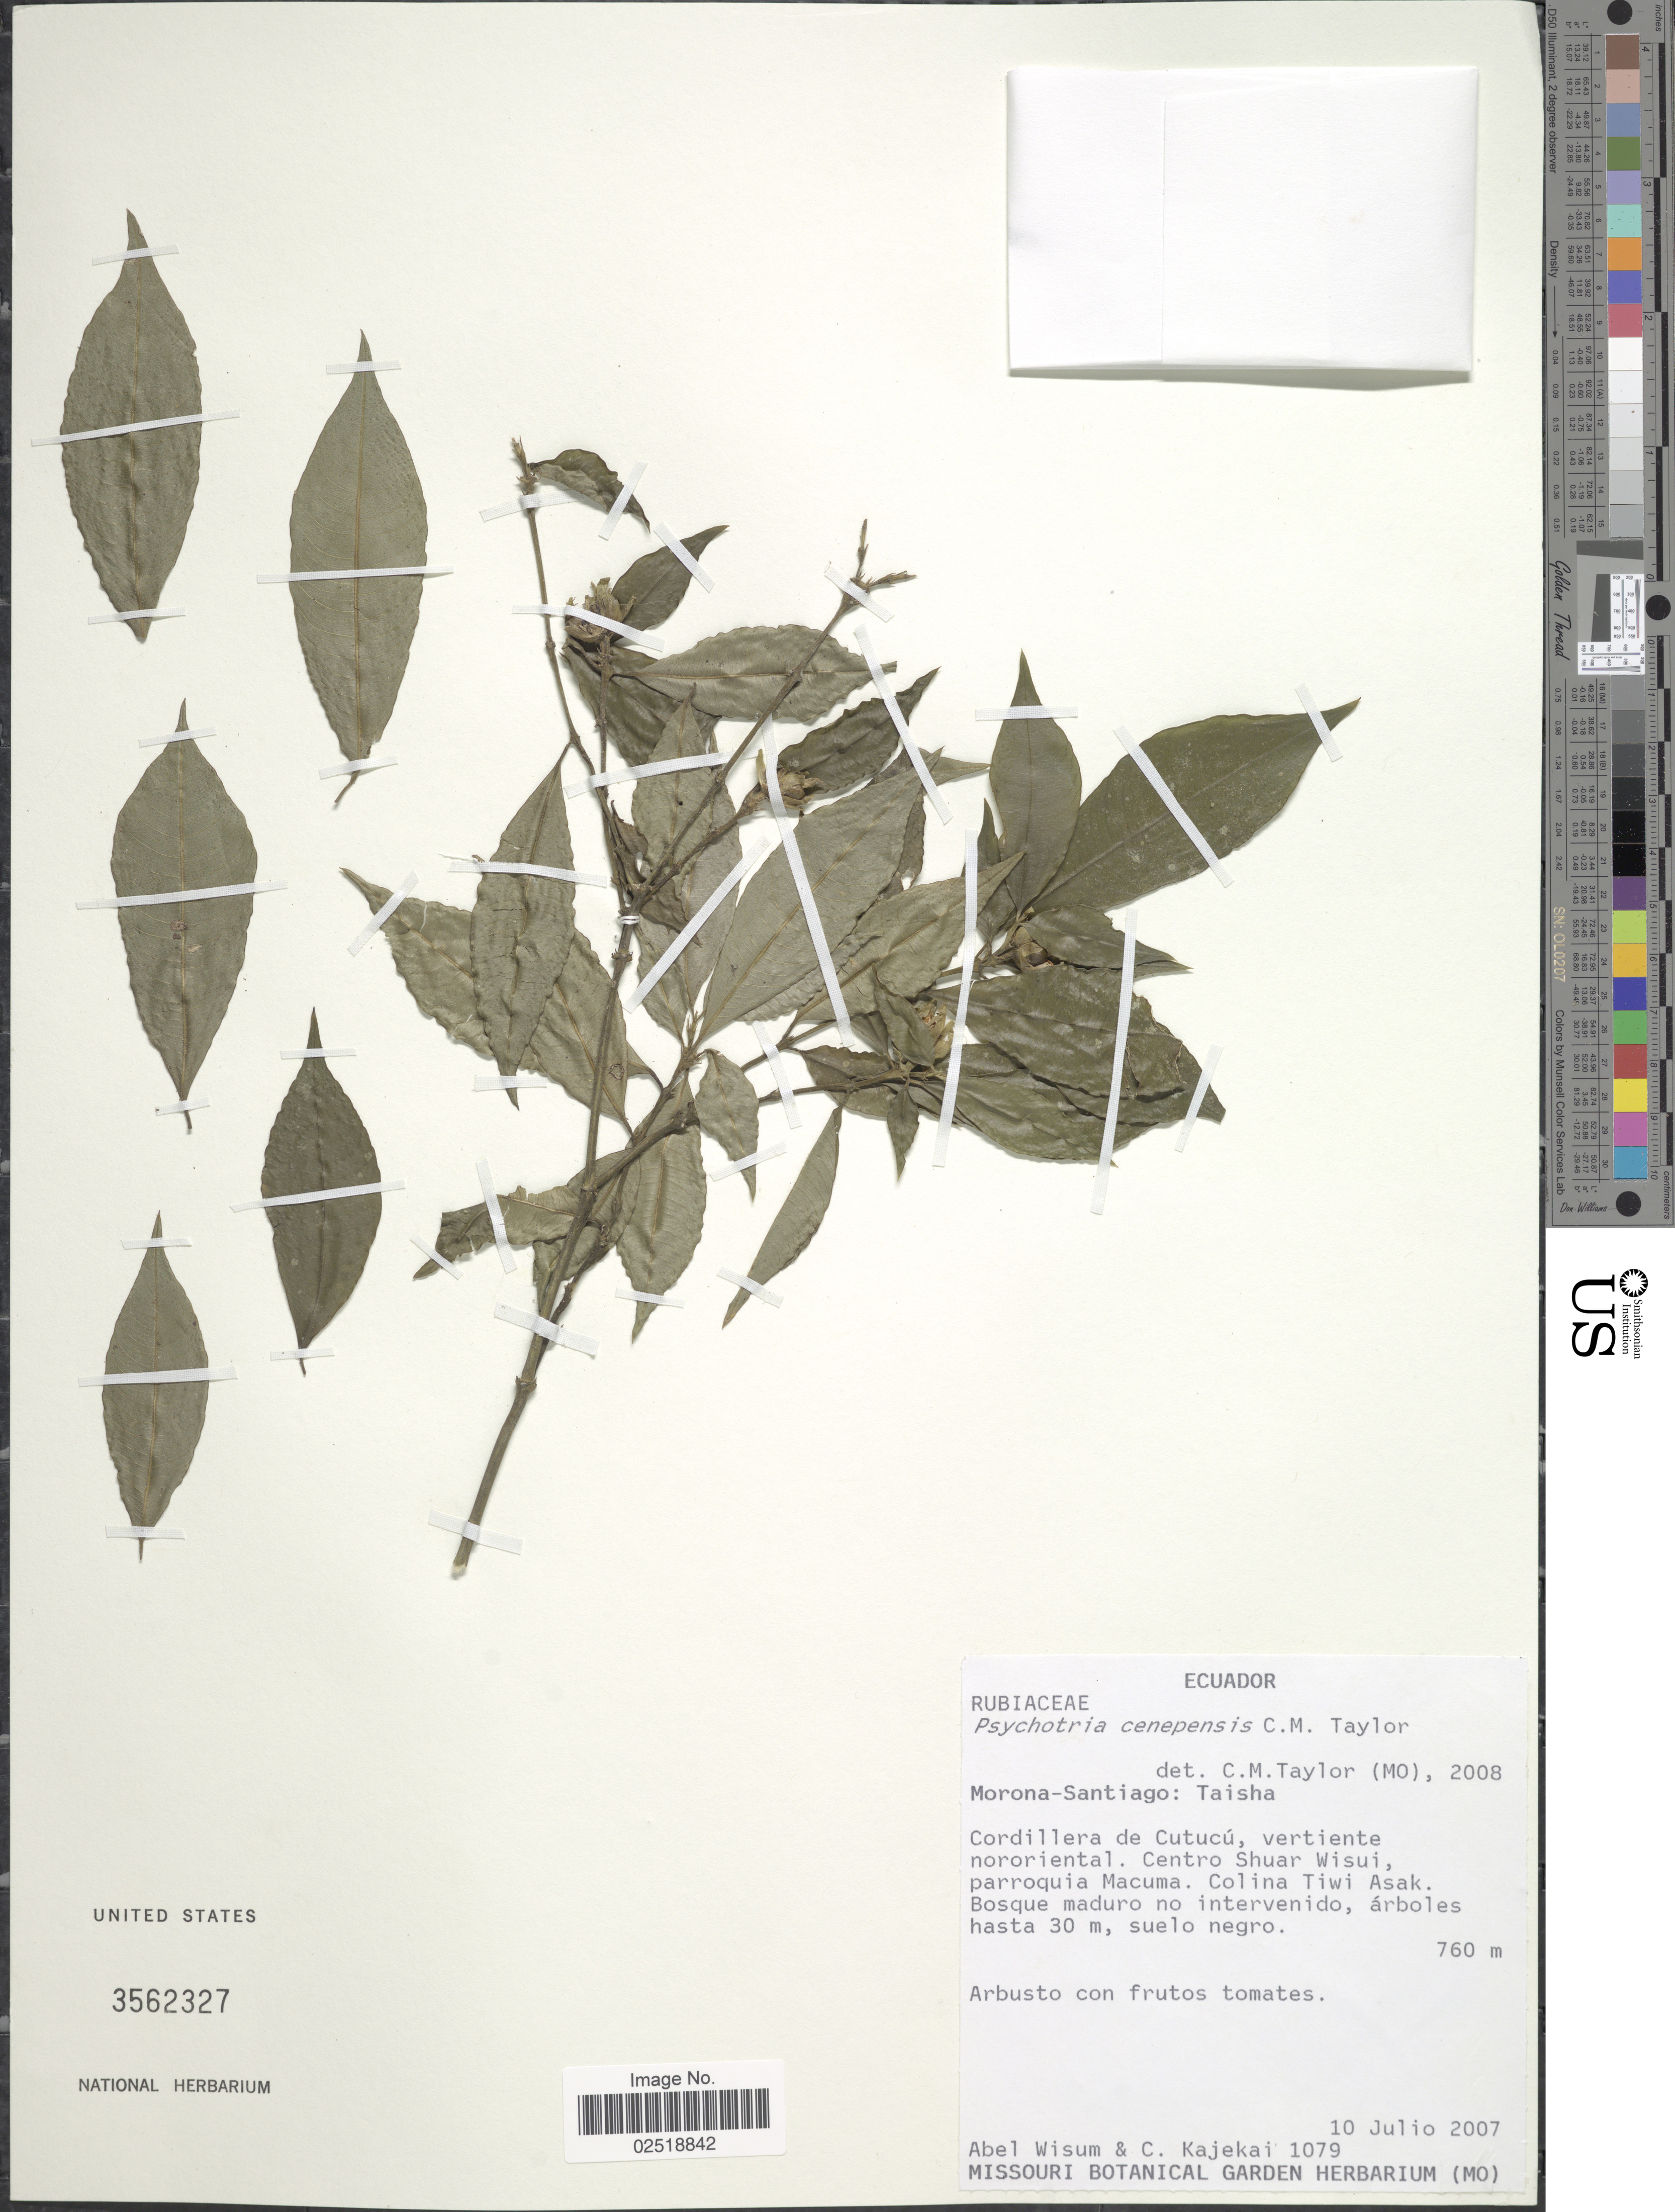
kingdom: Plantae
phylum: Tracheophyta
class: Magnoliopsida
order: Gentianales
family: Rubiaceae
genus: Psychotria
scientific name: Psychotria cenepensis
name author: C.M. Taylor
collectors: A. Wisum & C. Kajekai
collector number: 1079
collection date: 2007-07-10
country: Ecuador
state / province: Morona-Santiago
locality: Taisha, Cordillera de Cutucú, vertiente nororiental. Centro Shuar Wisui, parroquia Macuma. Colina Tiwi Asak. Bosque maduro no intervenido, árboles hasta 30 m, suelo negro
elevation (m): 760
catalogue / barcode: US 3562327